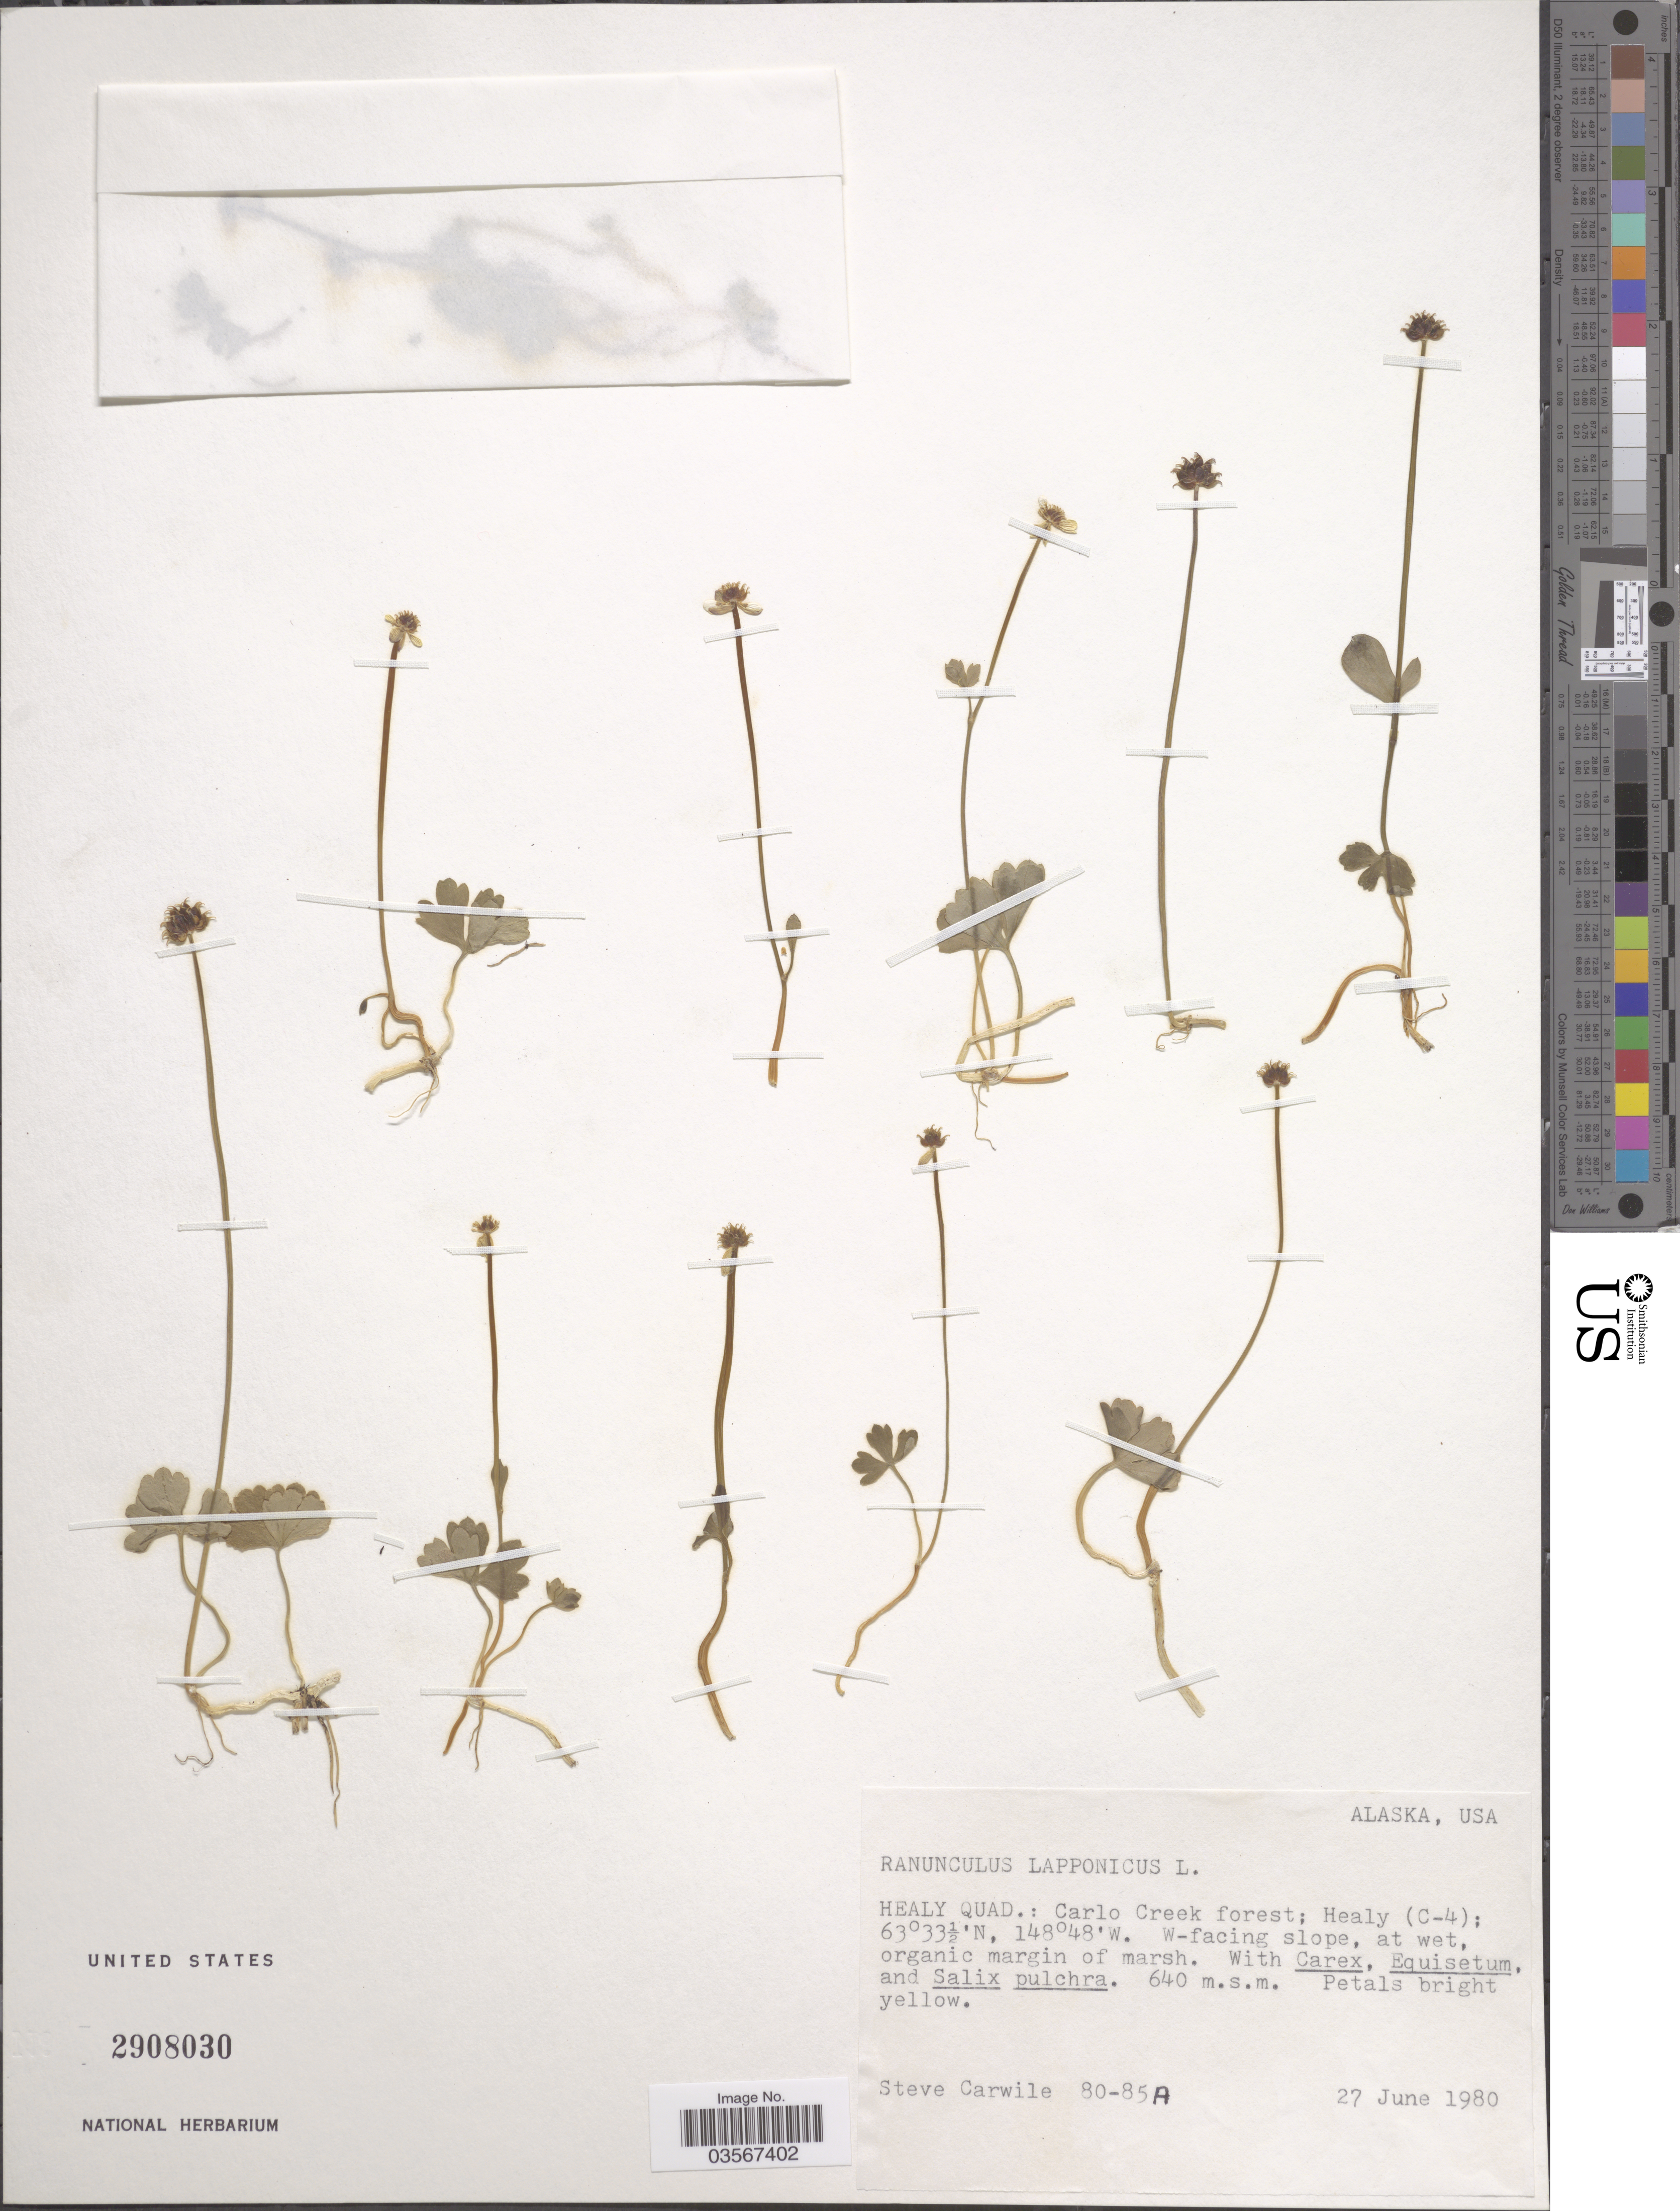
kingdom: Plantae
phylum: Tracheophyta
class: Magnoliopsida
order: Ranunculales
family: Ranunculaceae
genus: Ranunculus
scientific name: Ranunculus lapponicus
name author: L.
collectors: S. Carwile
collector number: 80-85A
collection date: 1980-06-27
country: United States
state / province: Alaska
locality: Healy Quad.: Carlo Creek forest; Healy (C-4); W-facing slope.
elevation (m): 640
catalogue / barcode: US 2908030